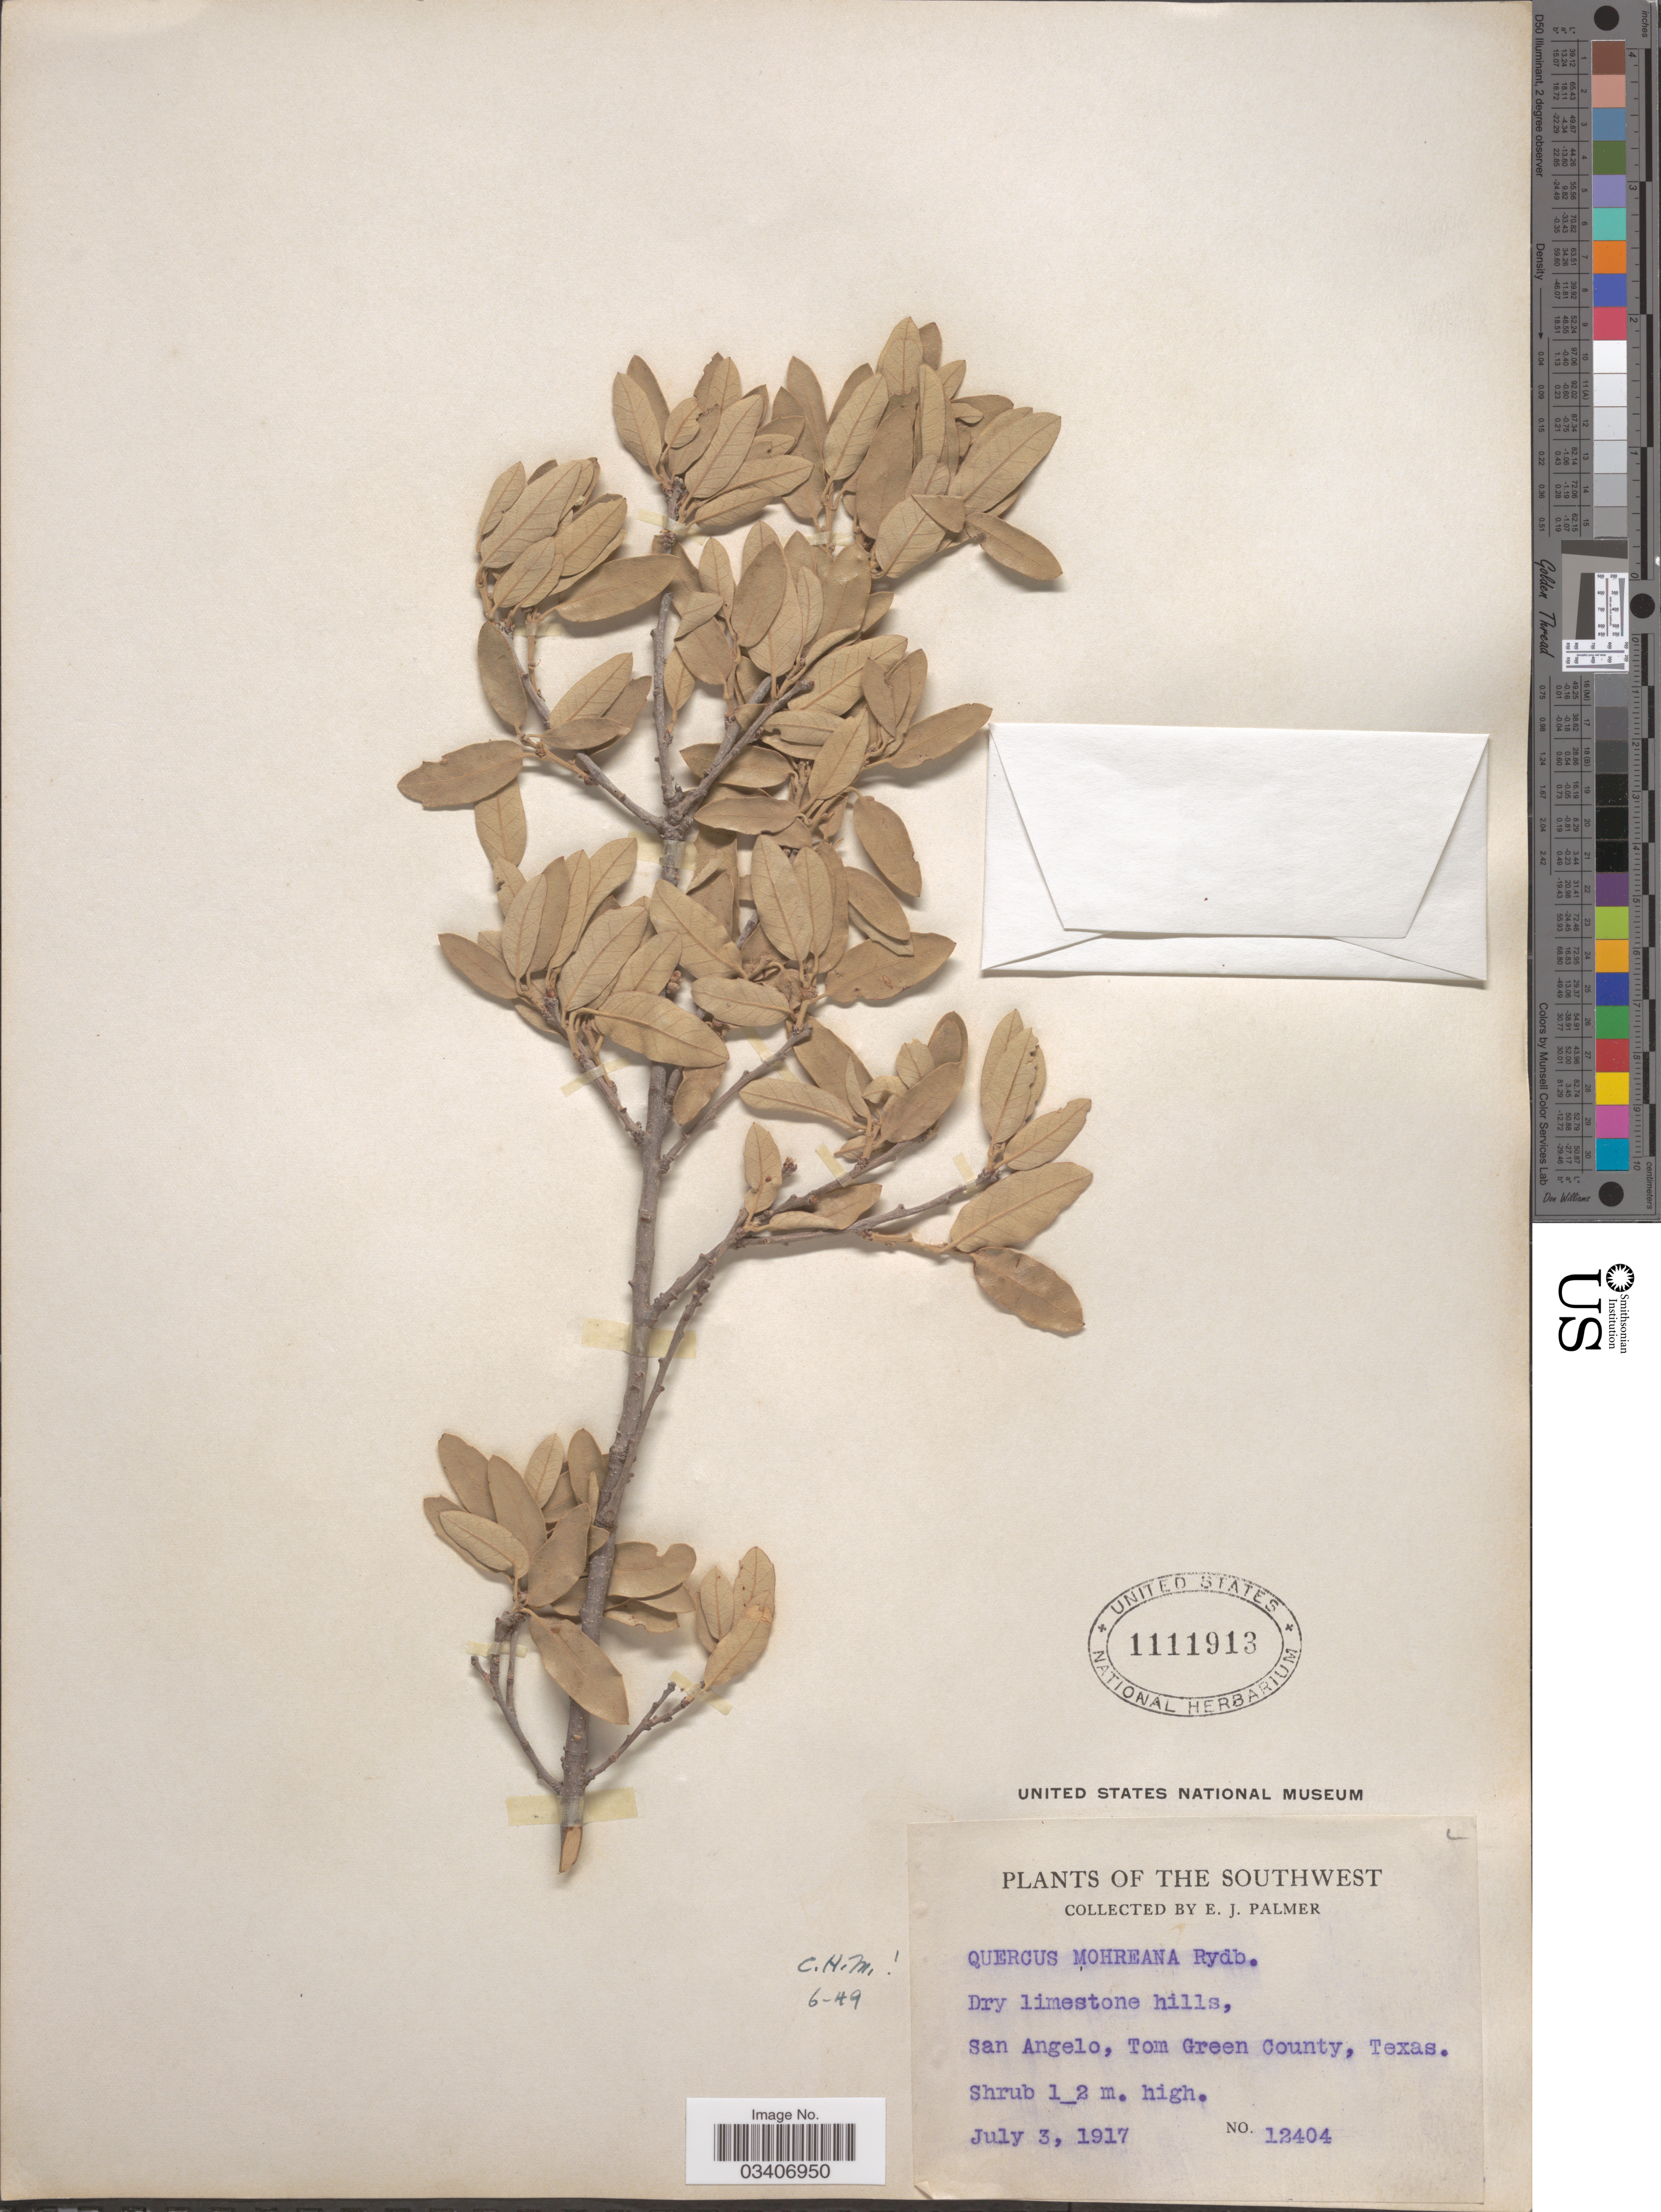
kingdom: Plantae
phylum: Tracheophyta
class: Magnoliopsida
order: Fagales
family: Fagaceae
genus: Quercus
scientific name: Quercus mohriana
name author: Buckley ex Rydb.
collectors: E. J. Palmer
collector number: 12404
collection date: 1917-07-03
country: United States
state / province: Texas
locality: The Southwest. San Angelo, Tom Green County.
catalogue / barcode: US 1111913